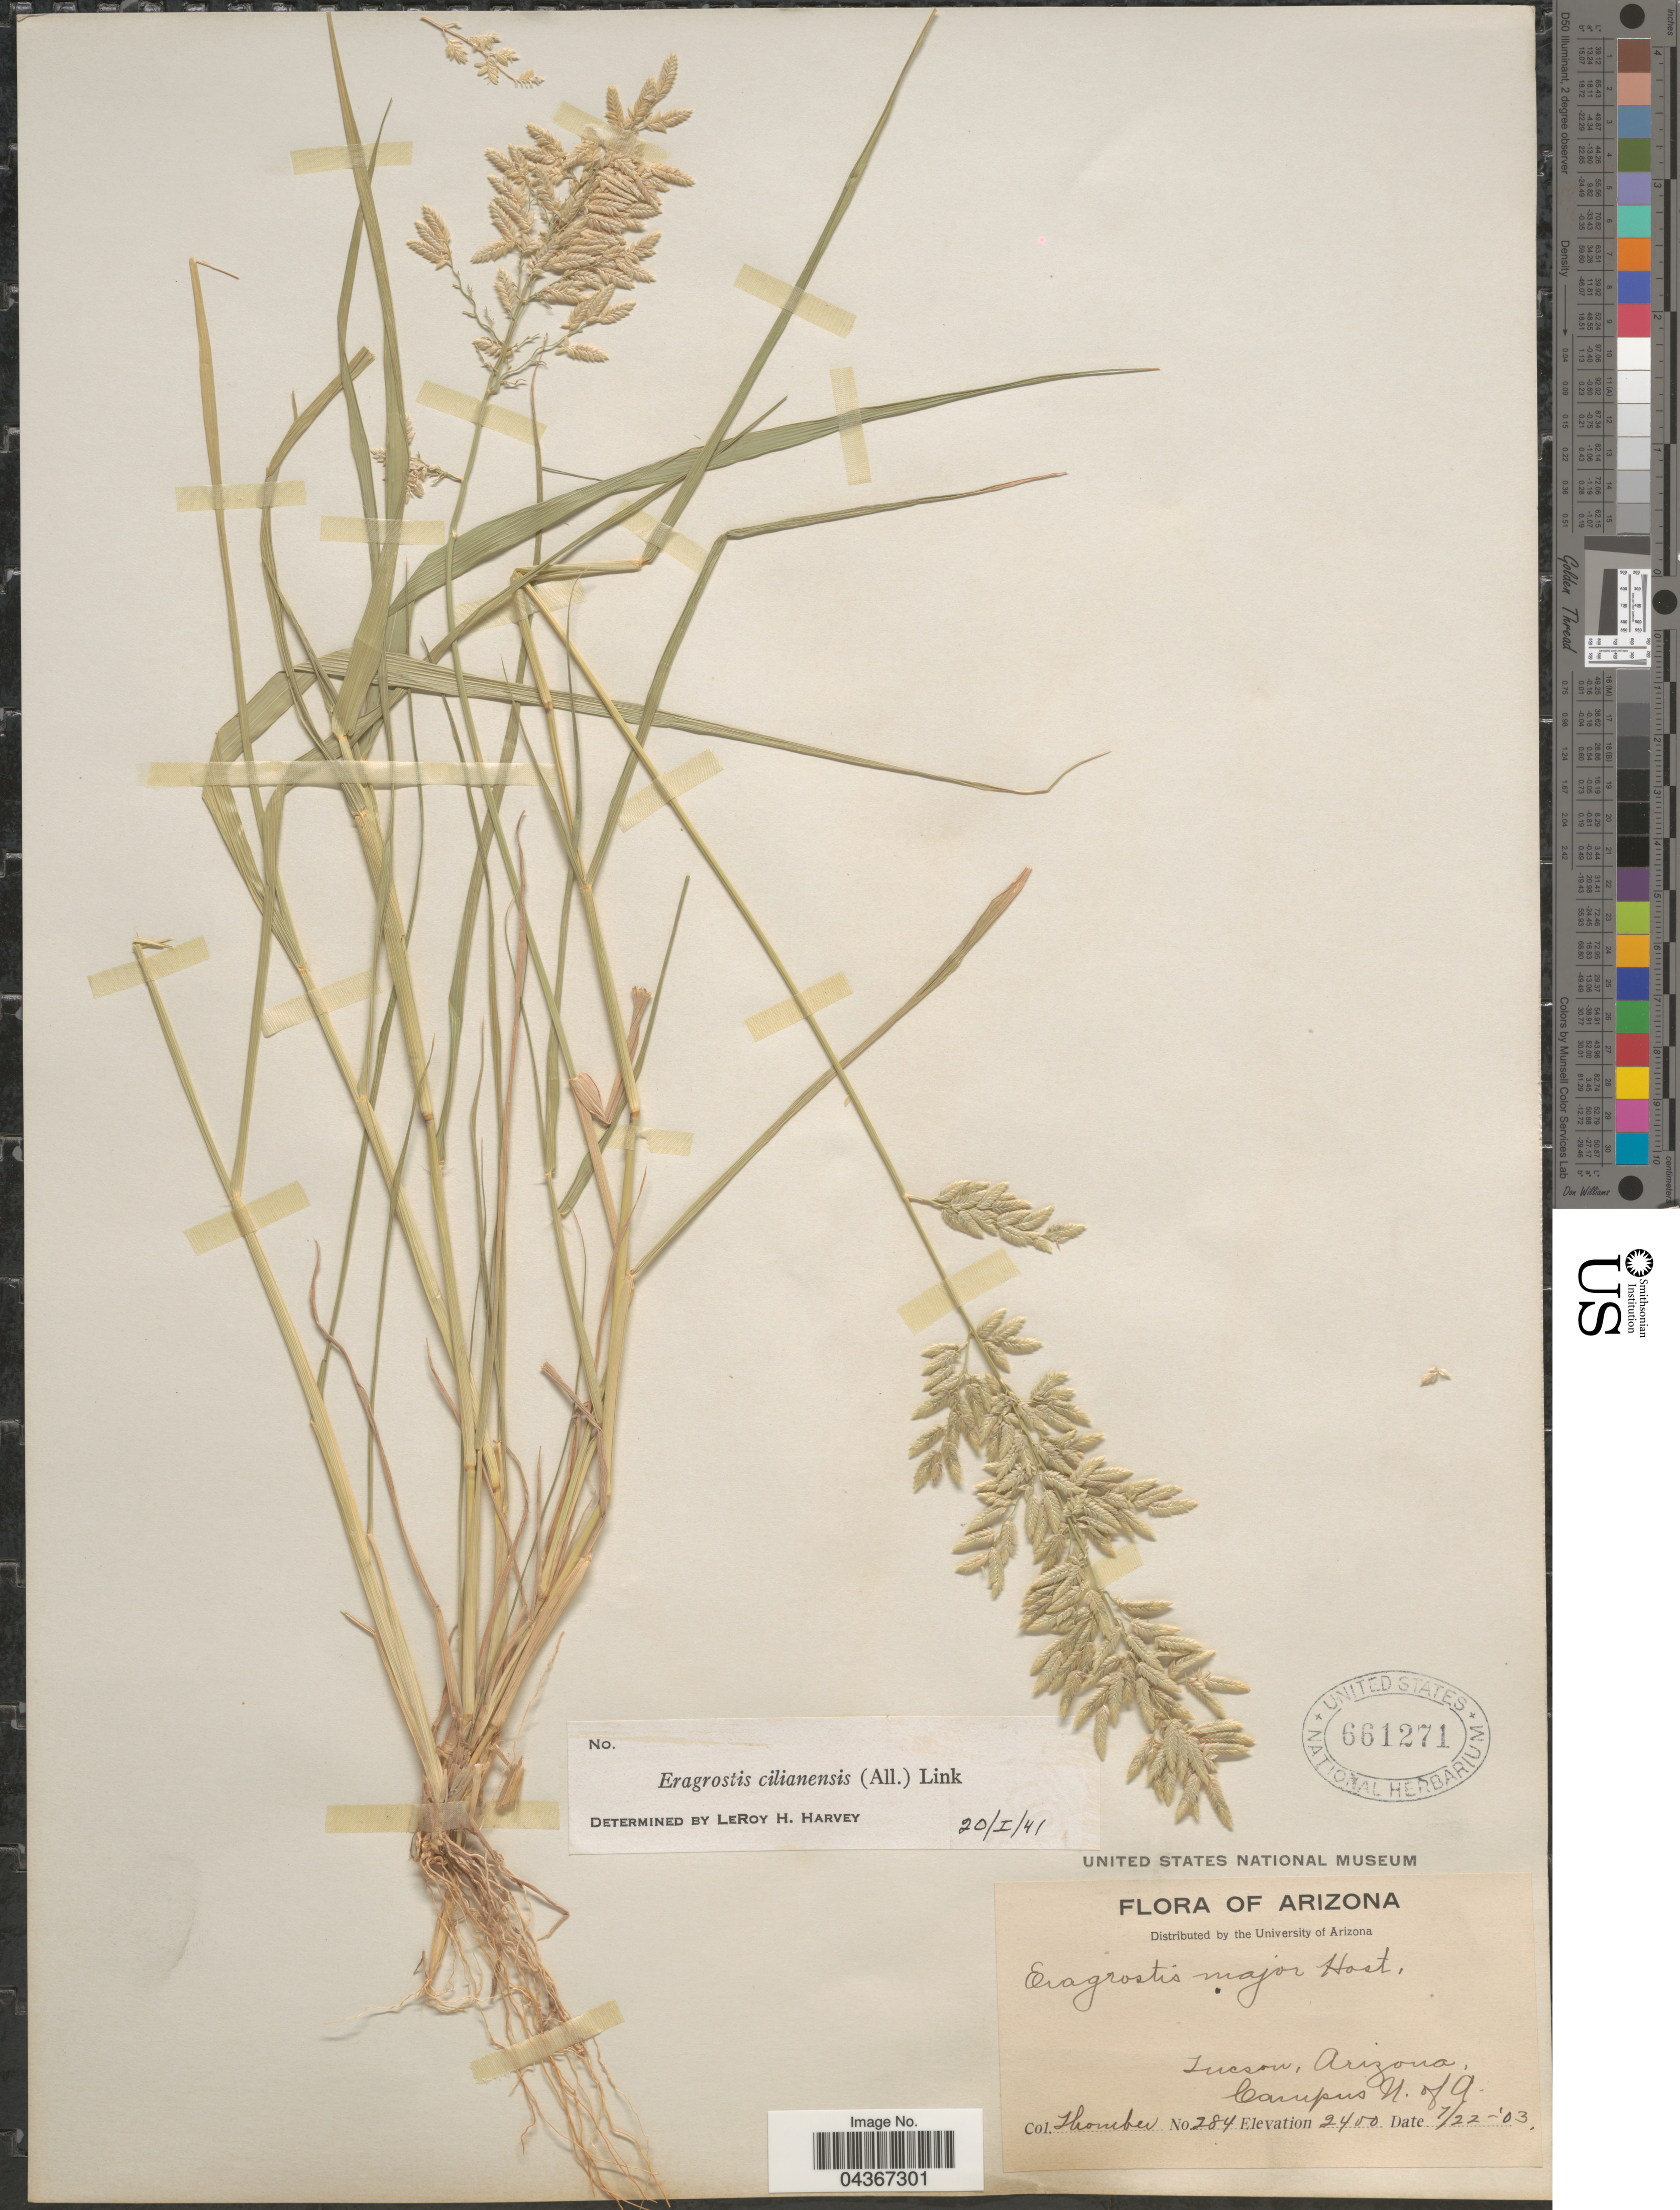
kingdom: Plantae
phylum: Tracheophyta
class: Liliopsida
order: Poales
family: Poaceae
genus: Eragrostis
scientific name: Eragrostis cilianensis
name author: (Bellardi) Vignolo ex Janch.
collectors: -. Thornber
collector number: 284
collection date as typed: Transcribed d/m/y: 22/7/3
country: United States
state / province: Arizona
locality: Tucson, Campus H. of A.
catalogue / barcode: US 661271